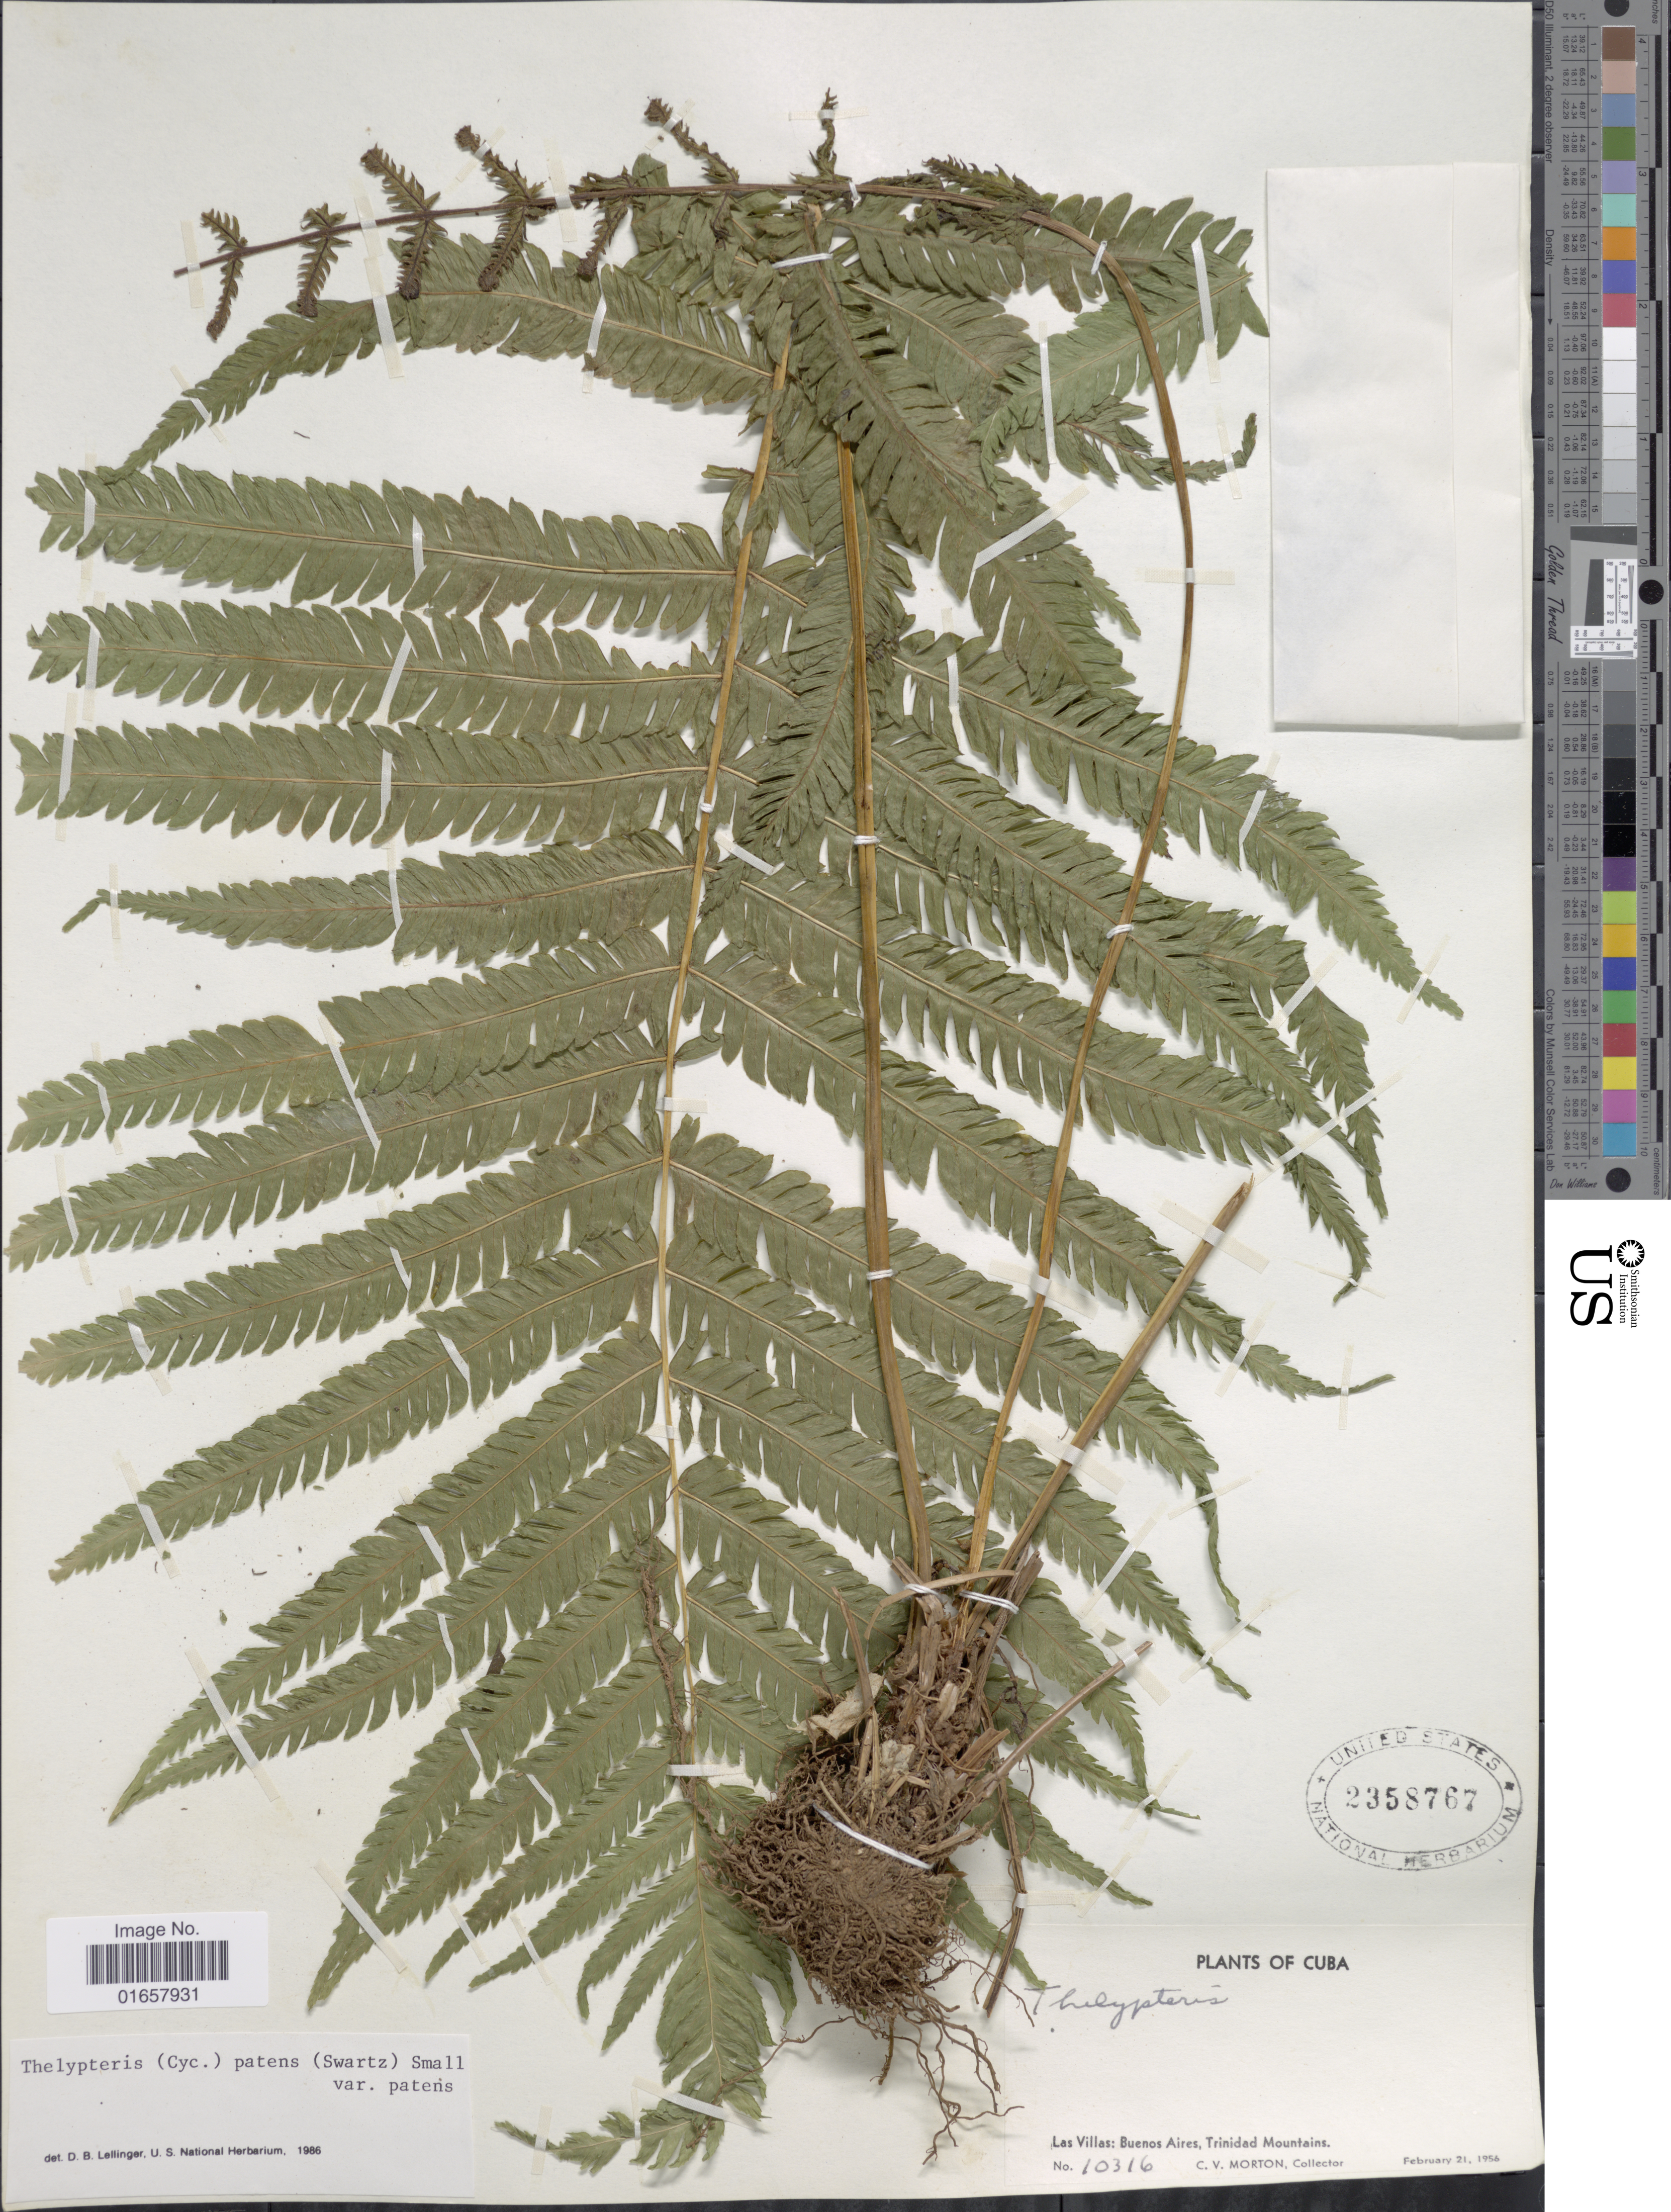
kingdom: Plantae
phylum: Tracheophyta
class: Polypodiopsida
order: Polypodiales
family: Thelypteridaceae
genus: Christella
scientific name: Christella patens var. patens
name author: (Sw.) Holttum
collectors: C. V. Morton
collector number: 10316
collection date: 1956-02-21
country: Cuba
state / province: Las Villas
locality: Cuba, Las Villas: Buenos Aires, Trinidad Mountains.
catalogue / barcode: US 2358767